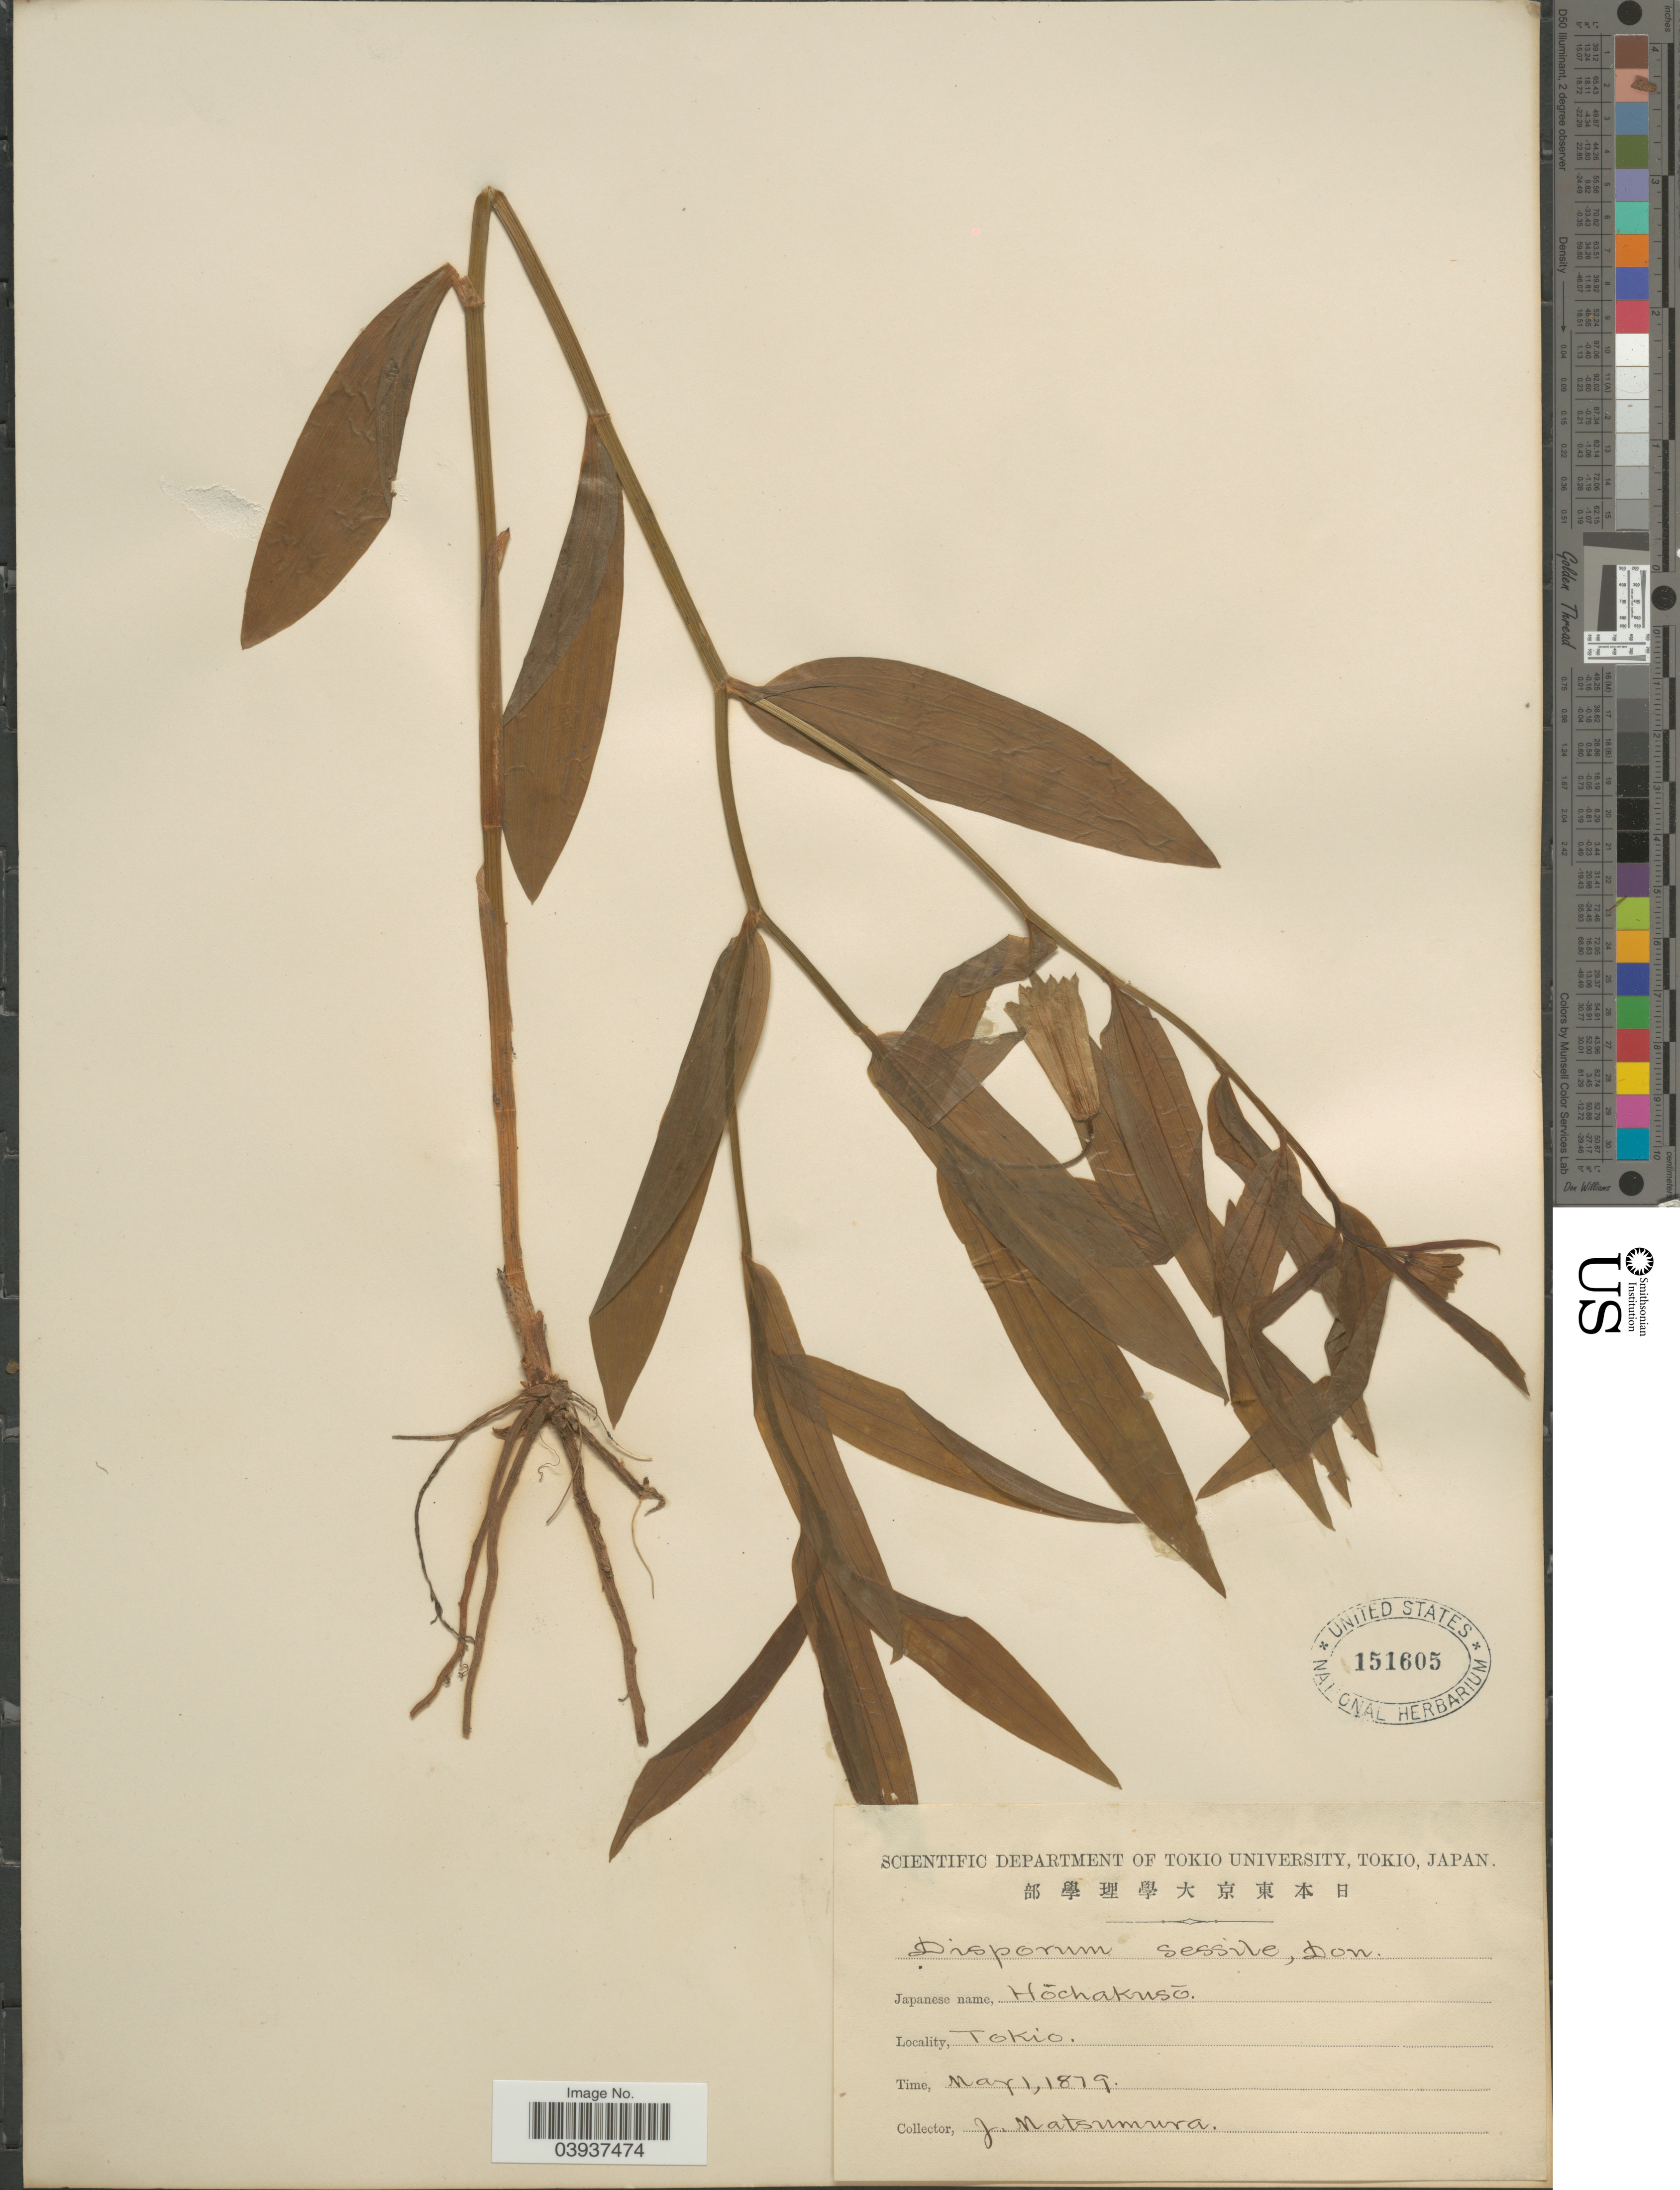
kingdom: Plantae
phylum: Tracheophyta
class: Liliopsida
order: Liliales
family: Colchicaceae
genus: Disporum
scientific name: Disporum sessile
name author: D. Don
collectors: J. Matsumura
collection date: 1879-05-01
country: Japan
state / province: Tokyo, Federal City of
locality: Tokio.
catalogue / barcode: US 151605